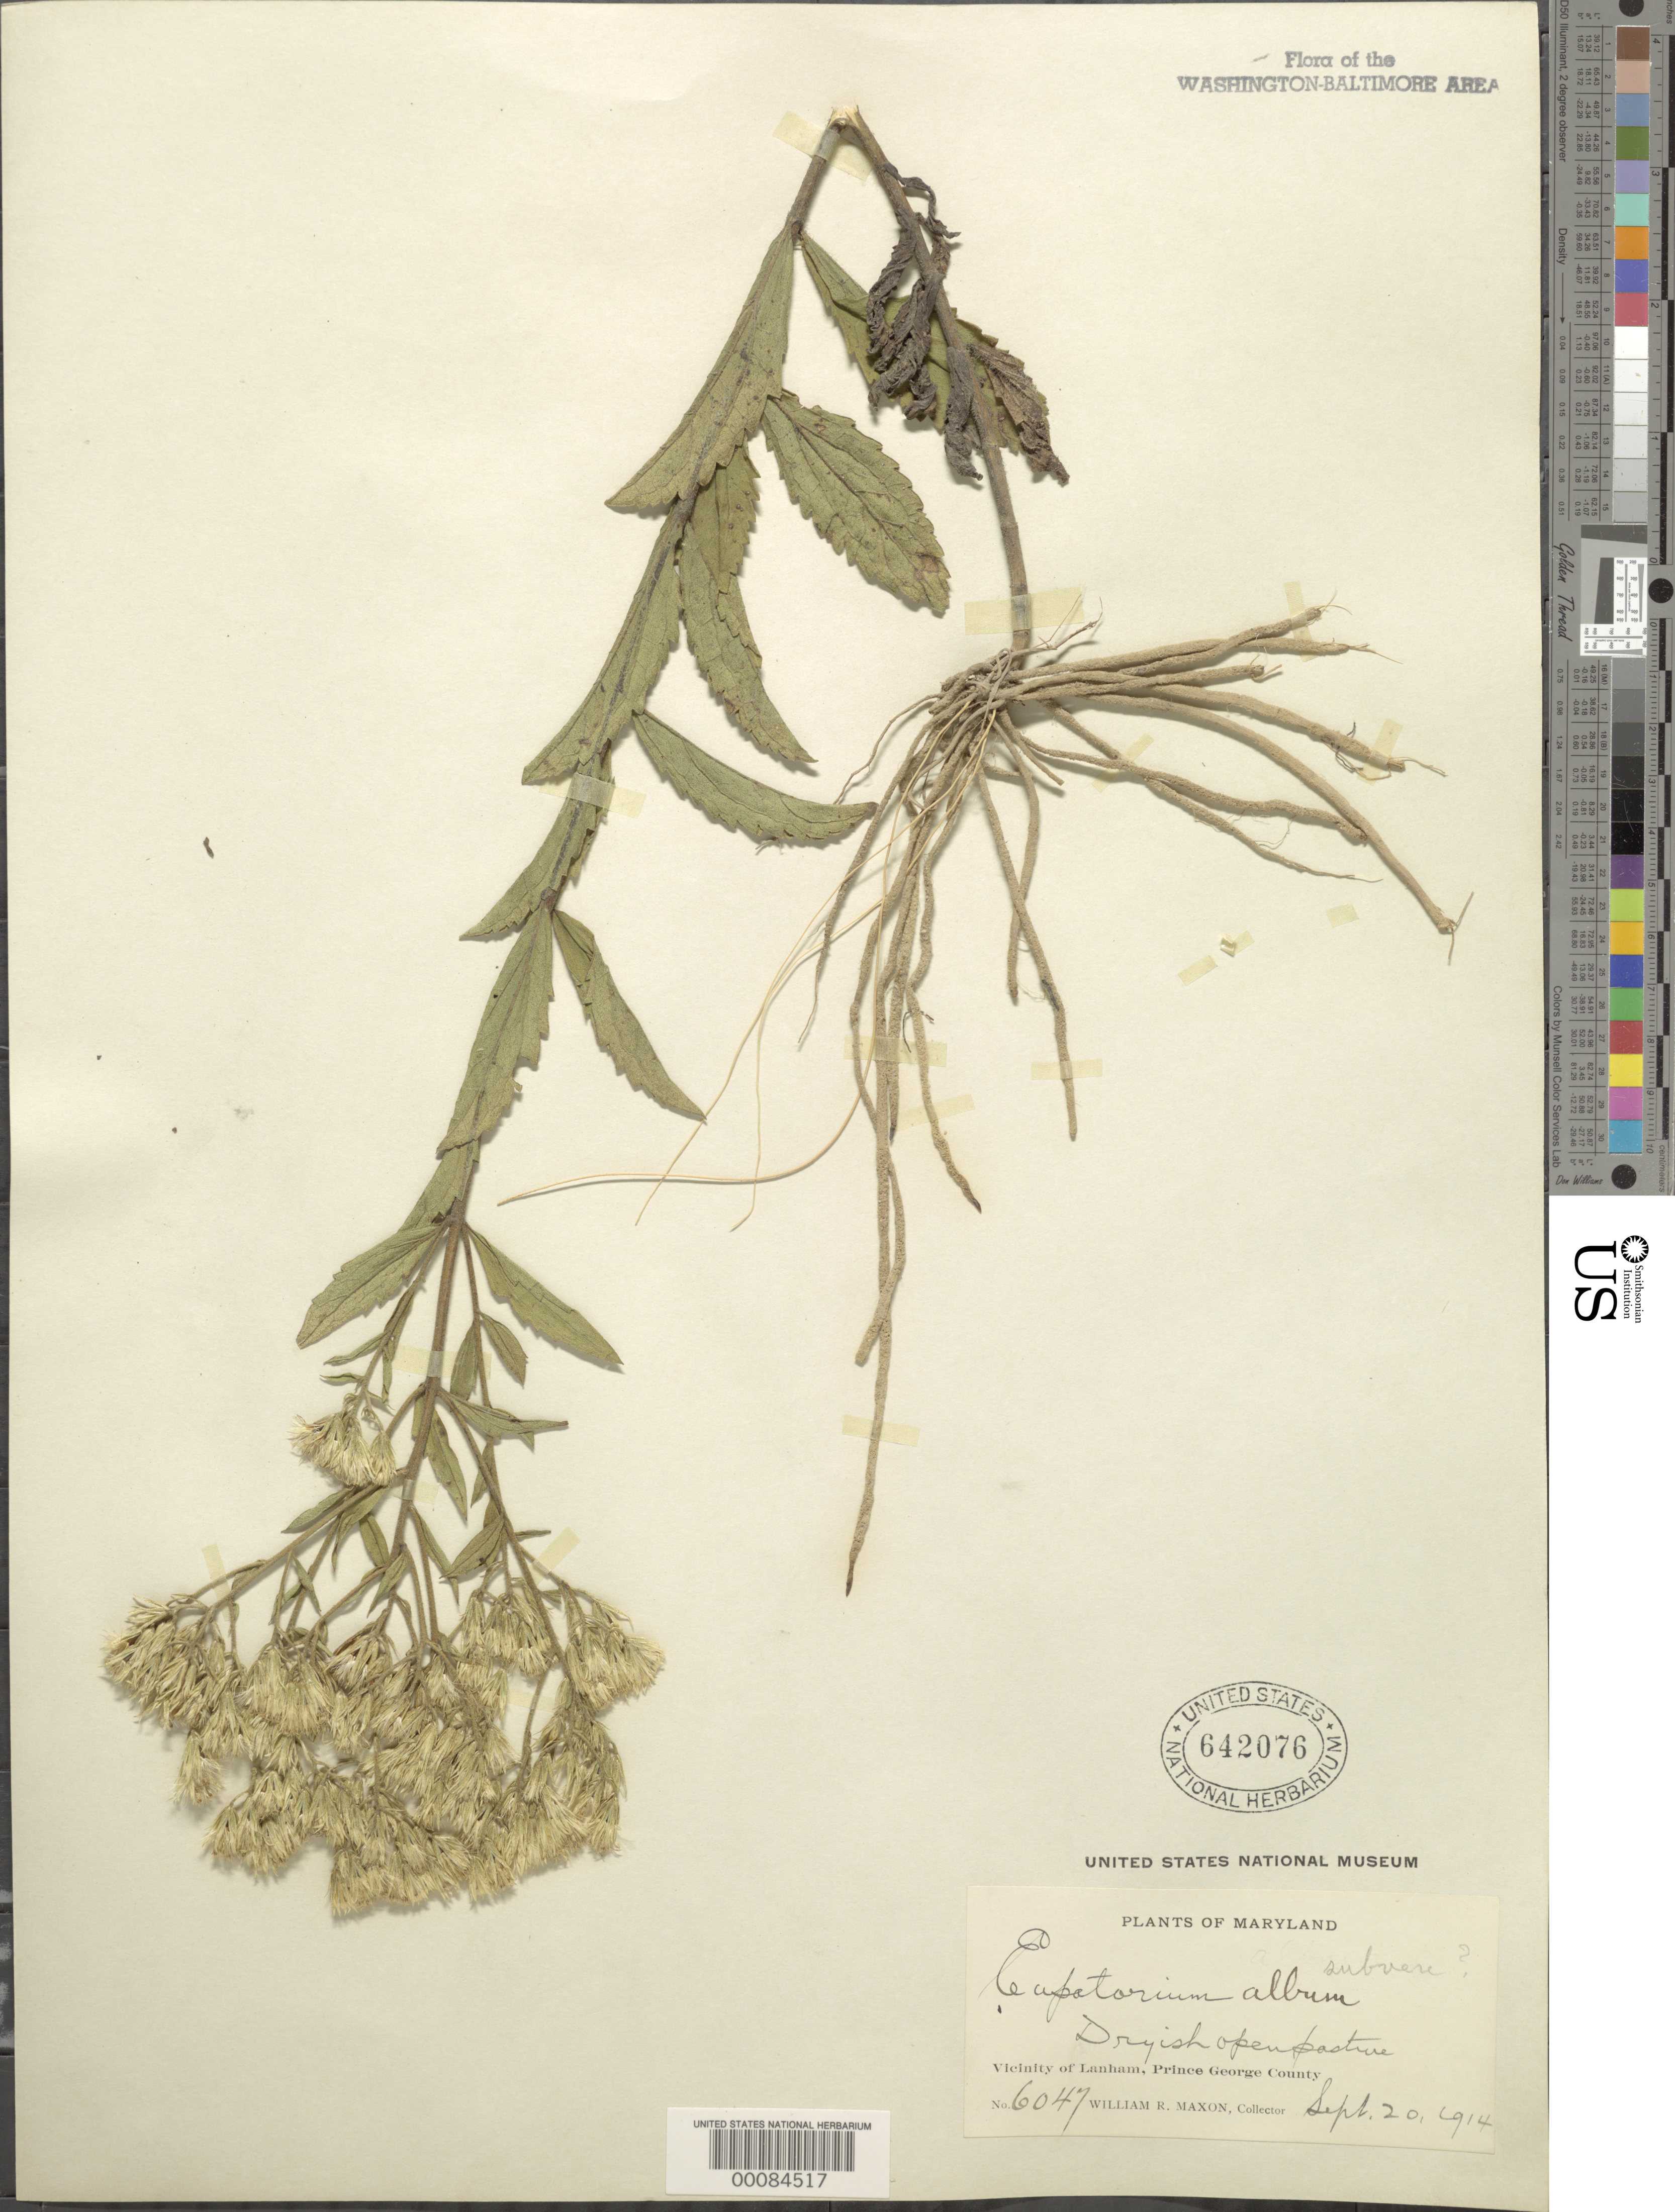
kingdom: Plantae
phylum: Tracheophyta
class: Magnoliopsida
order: Asterales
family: Asteraceae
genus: Eupatorium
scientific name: Eupatorium album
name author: L.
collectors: W. R. Maxon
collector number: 6047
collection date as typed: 20 Sep 1914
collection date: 1914-09-20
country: United States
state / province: Maryland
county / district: Prince George's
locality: Lanham Vicinity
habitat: Dryish open pasture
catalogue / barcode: US 642076